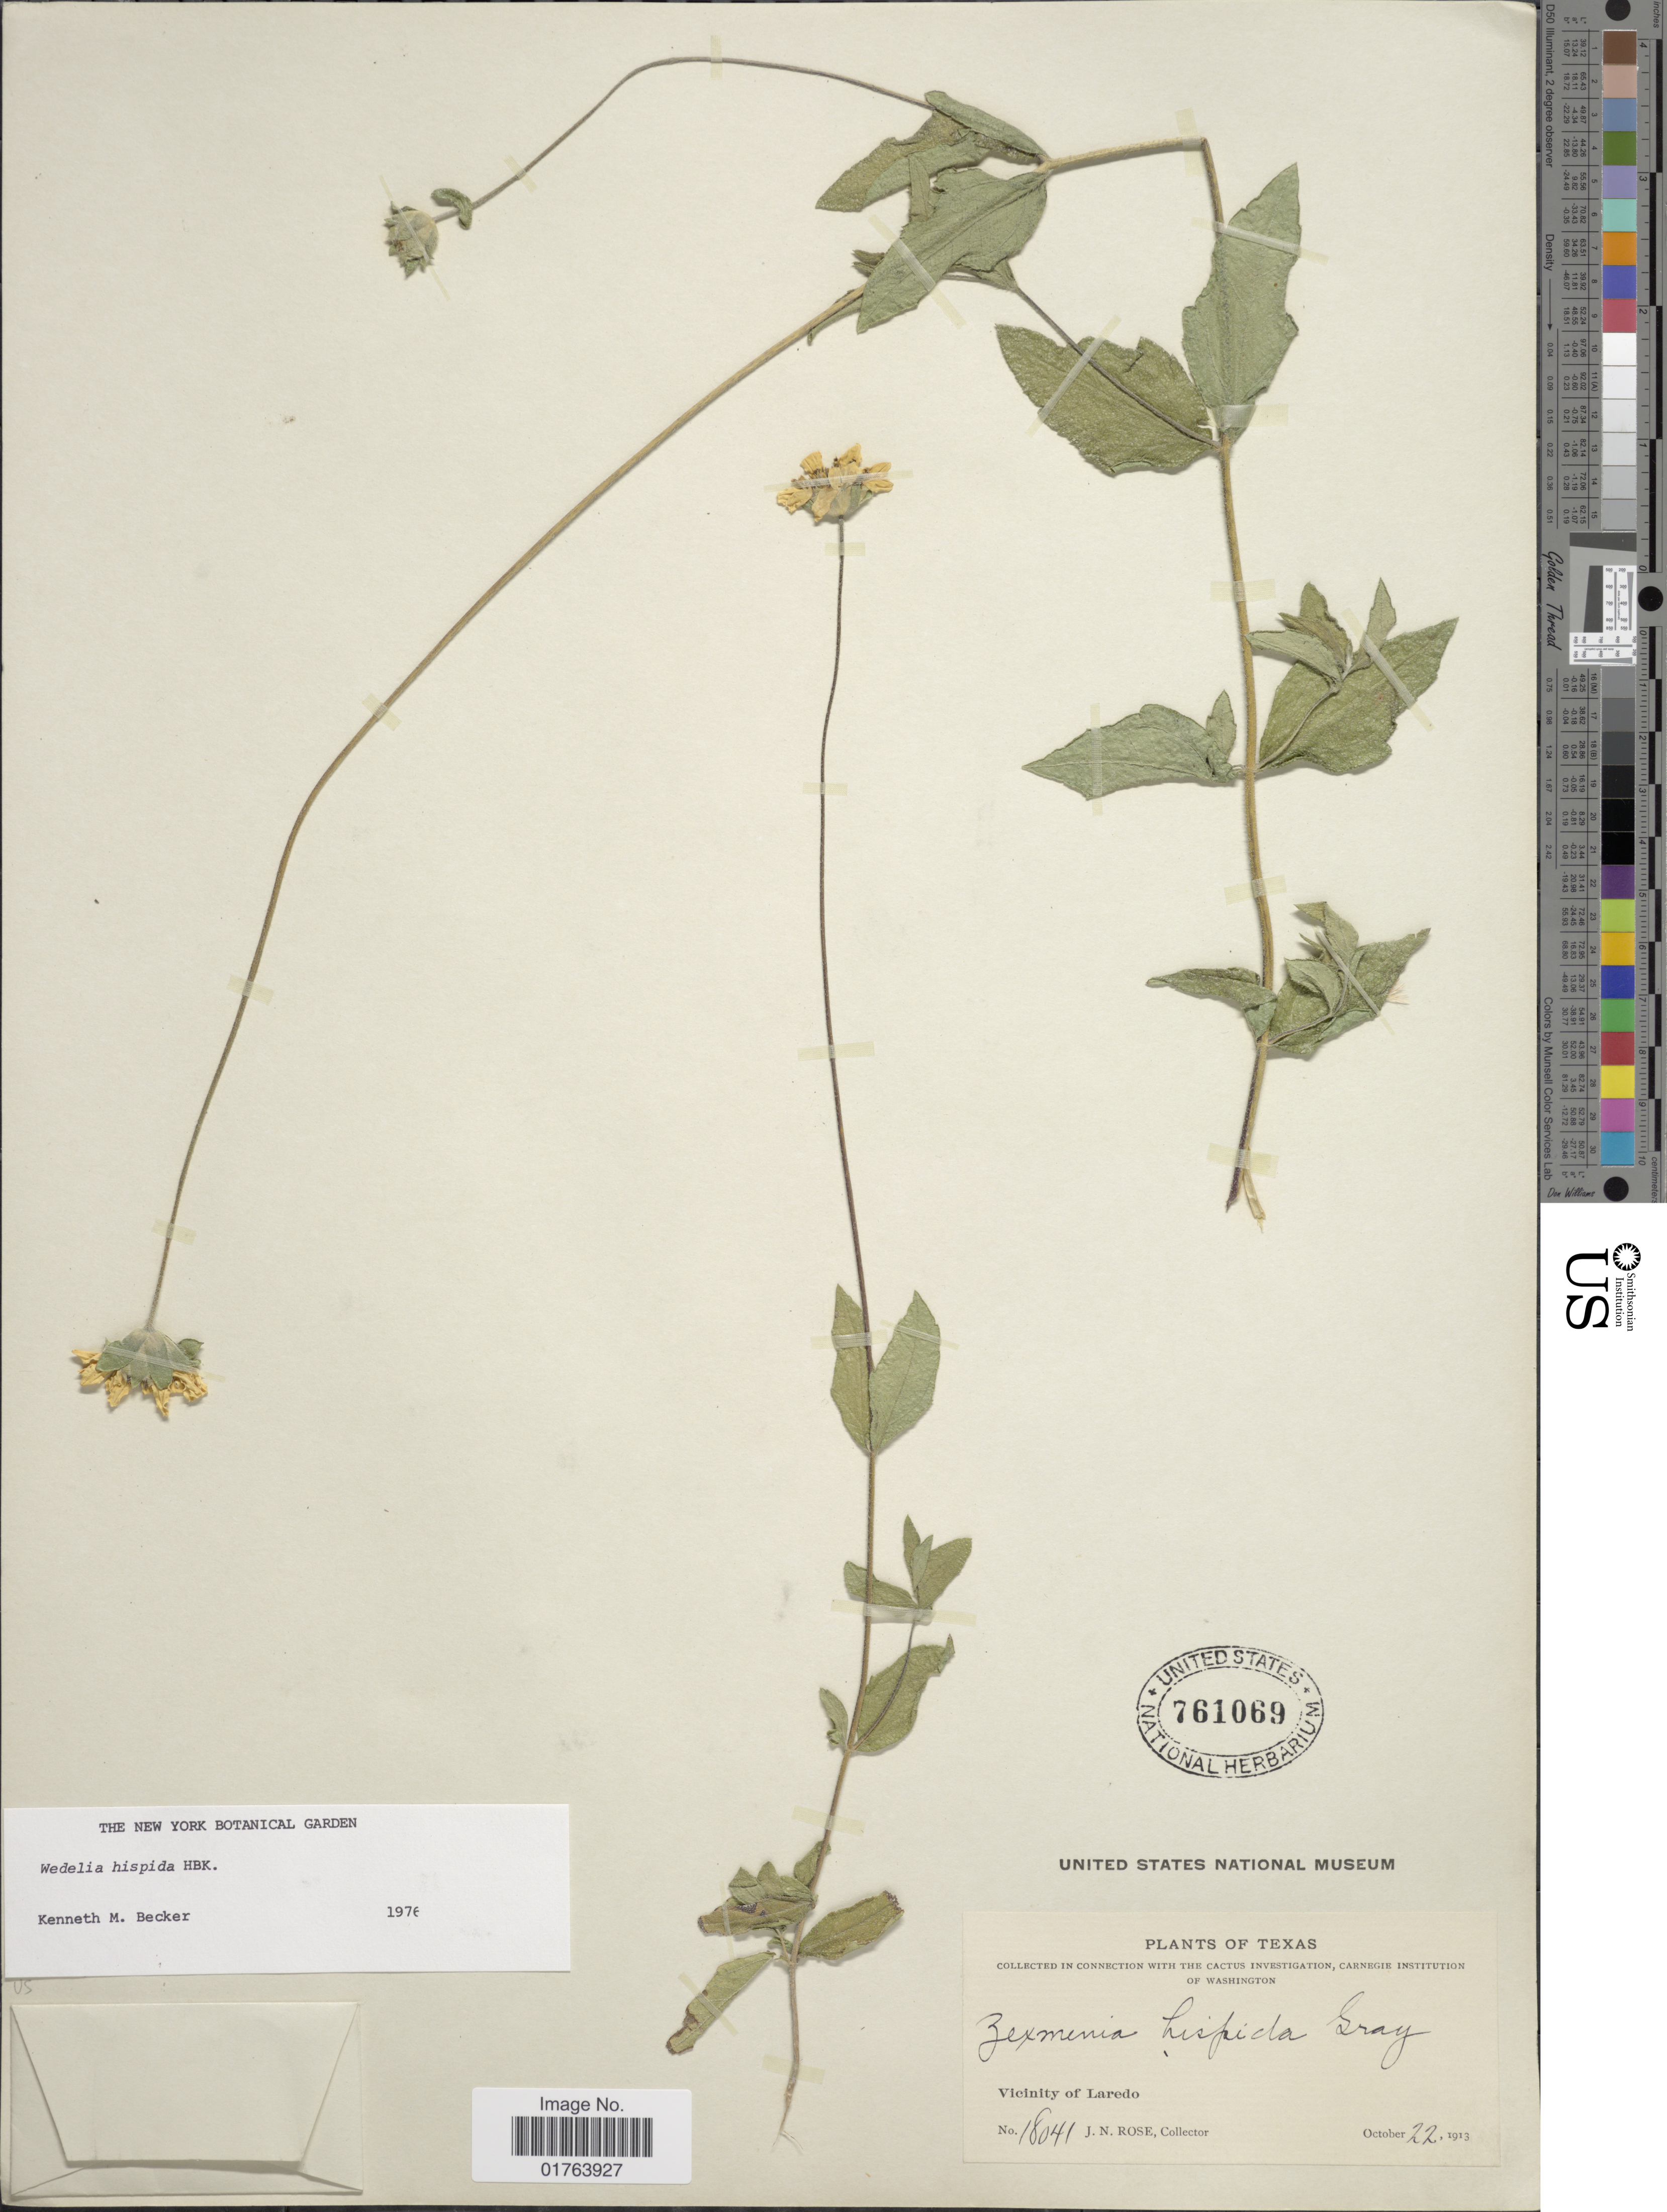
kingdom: Plantae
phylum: Tracheophyta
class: Magnoliopsida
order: Asterales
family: Asteraceae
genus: Wedelia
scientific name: Wedelia acapulcensis var. hispida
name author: (Kunth) Strother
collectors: J. N. Rose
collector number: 18041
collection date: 1913-10-22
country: United States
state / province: Texas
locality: Vicinity of Laredo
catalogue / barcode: US 761069